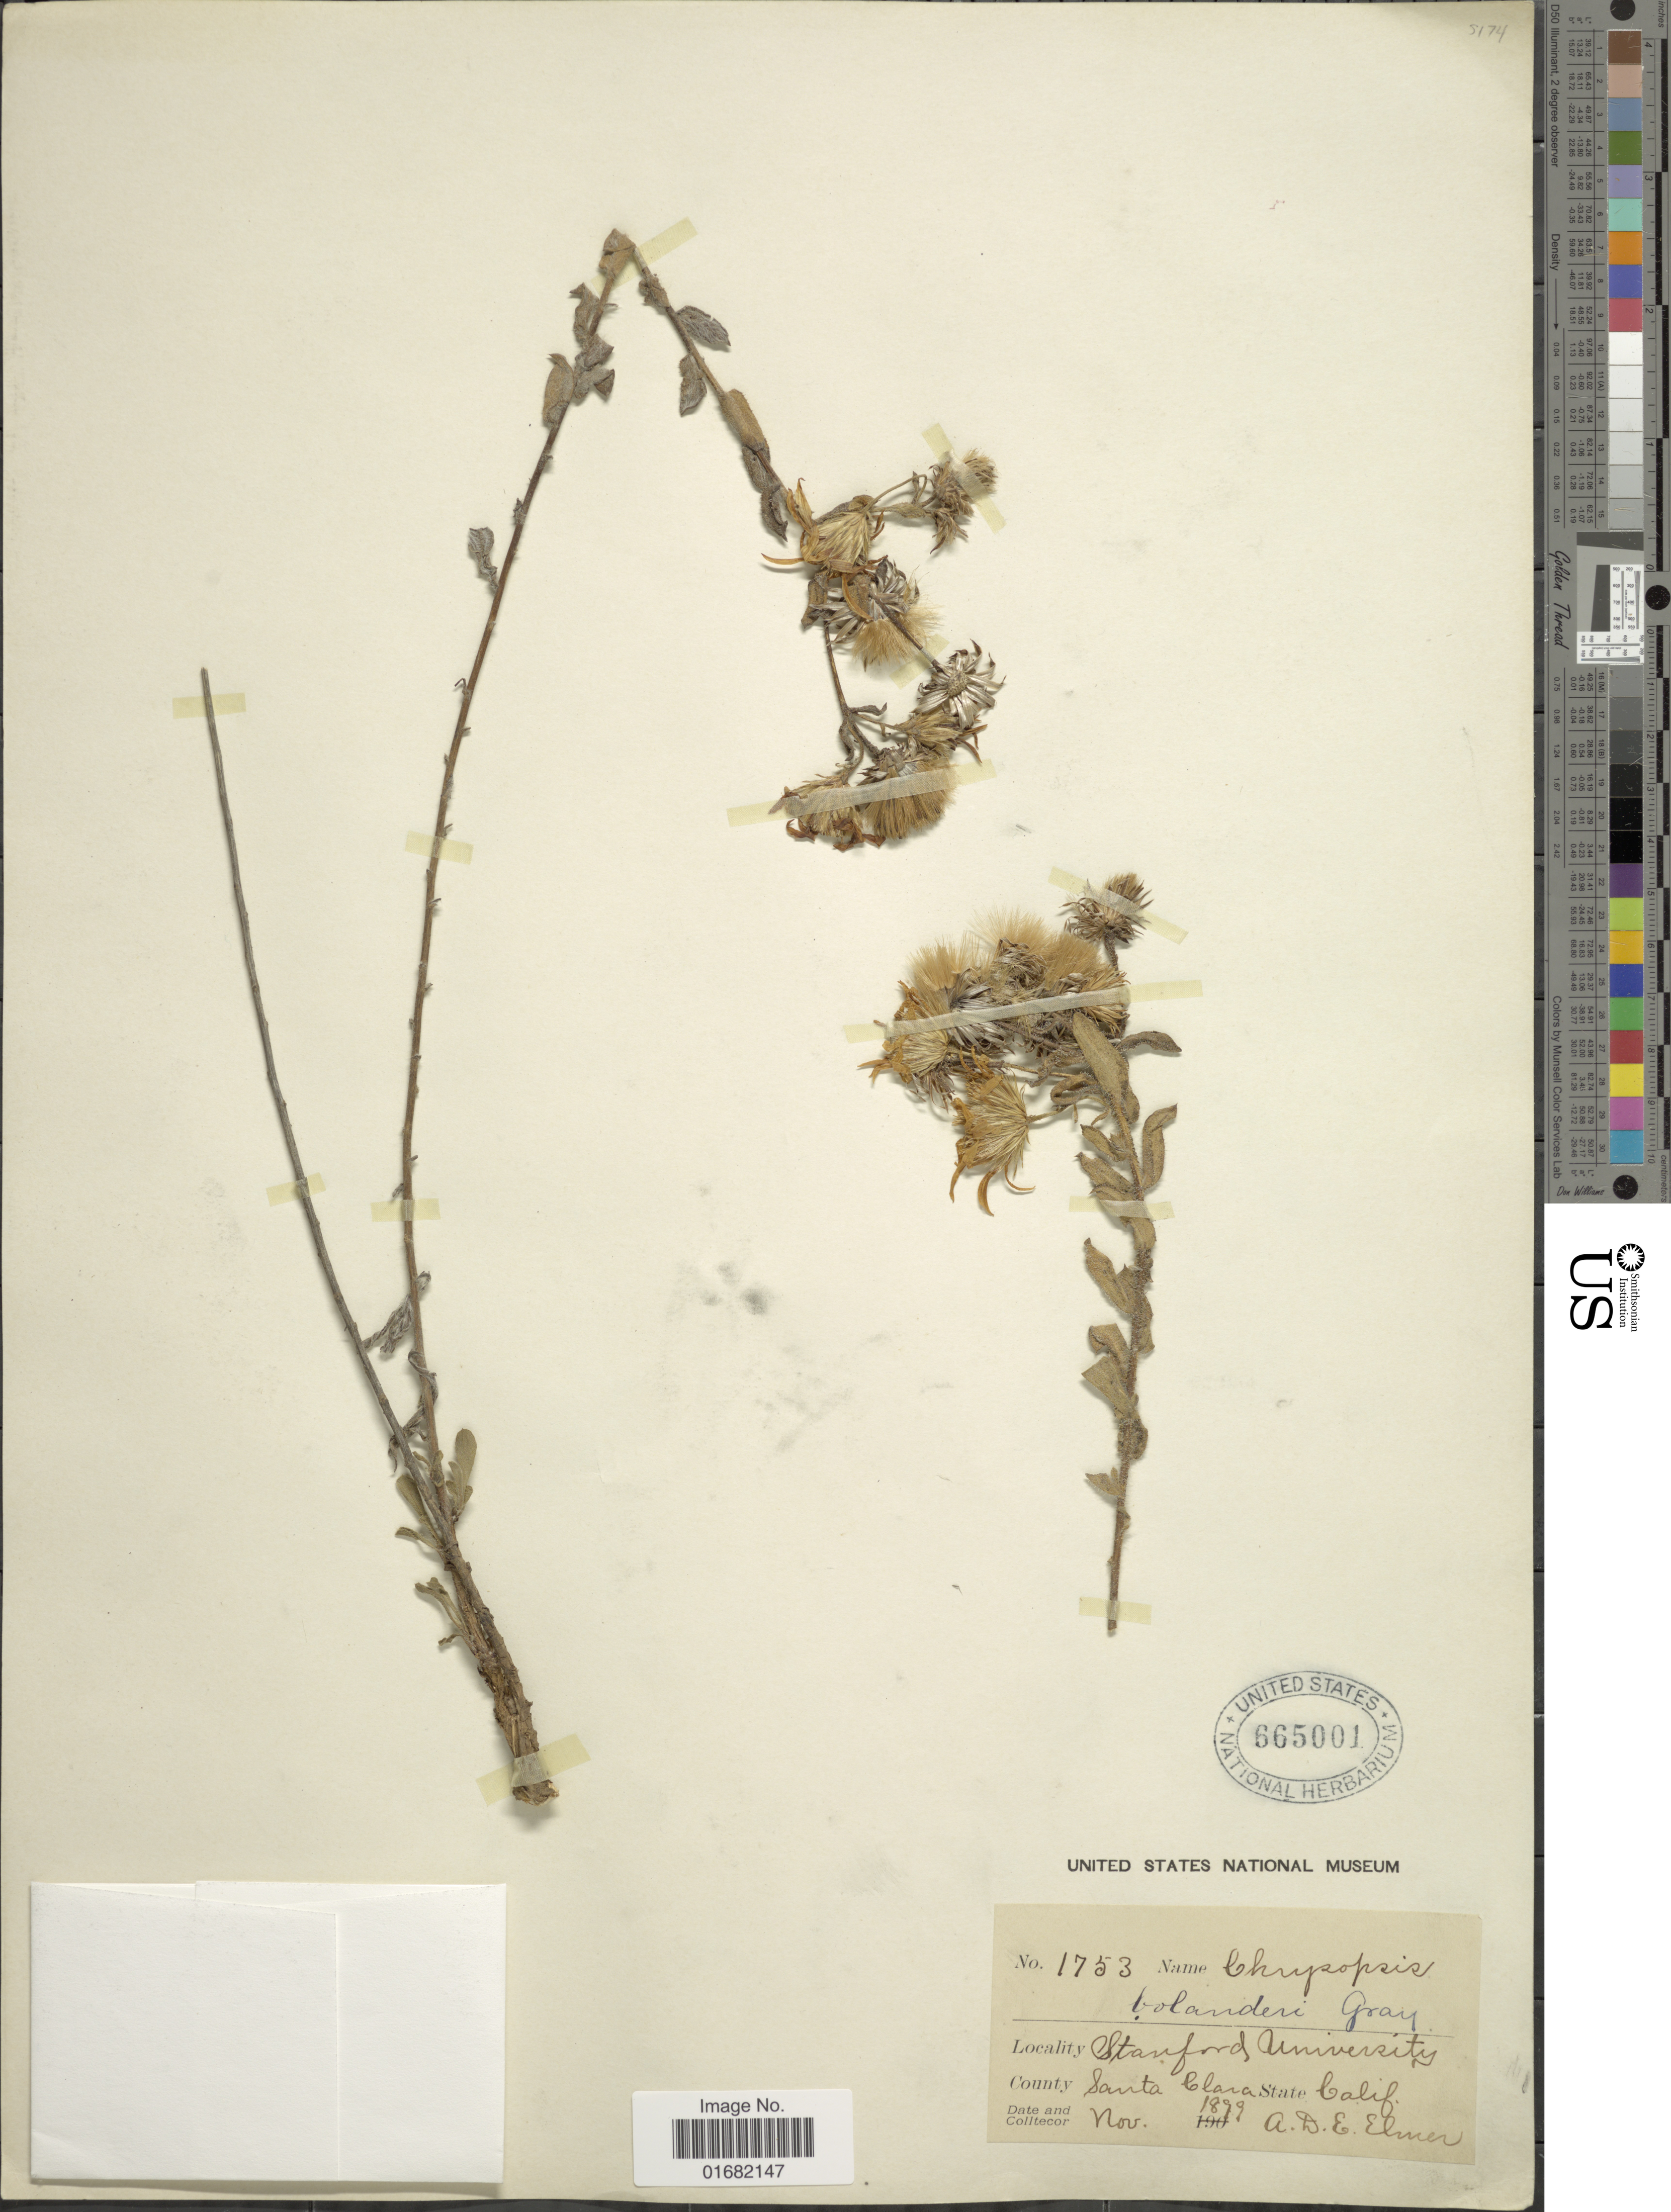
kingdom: Plantae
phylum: Tracheophyta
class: Magnoliopsida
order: Asterales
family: Asteraceae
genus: Heterotheca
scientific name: Heterotheca bolanderi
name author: (A. Gray) V.L. Harms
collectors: A. D. E. Elmer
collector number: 1753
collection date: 1899-11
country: United States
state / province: California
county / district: Santa Clara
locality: County Santa Clara. Stanford University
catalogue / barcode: US 665001